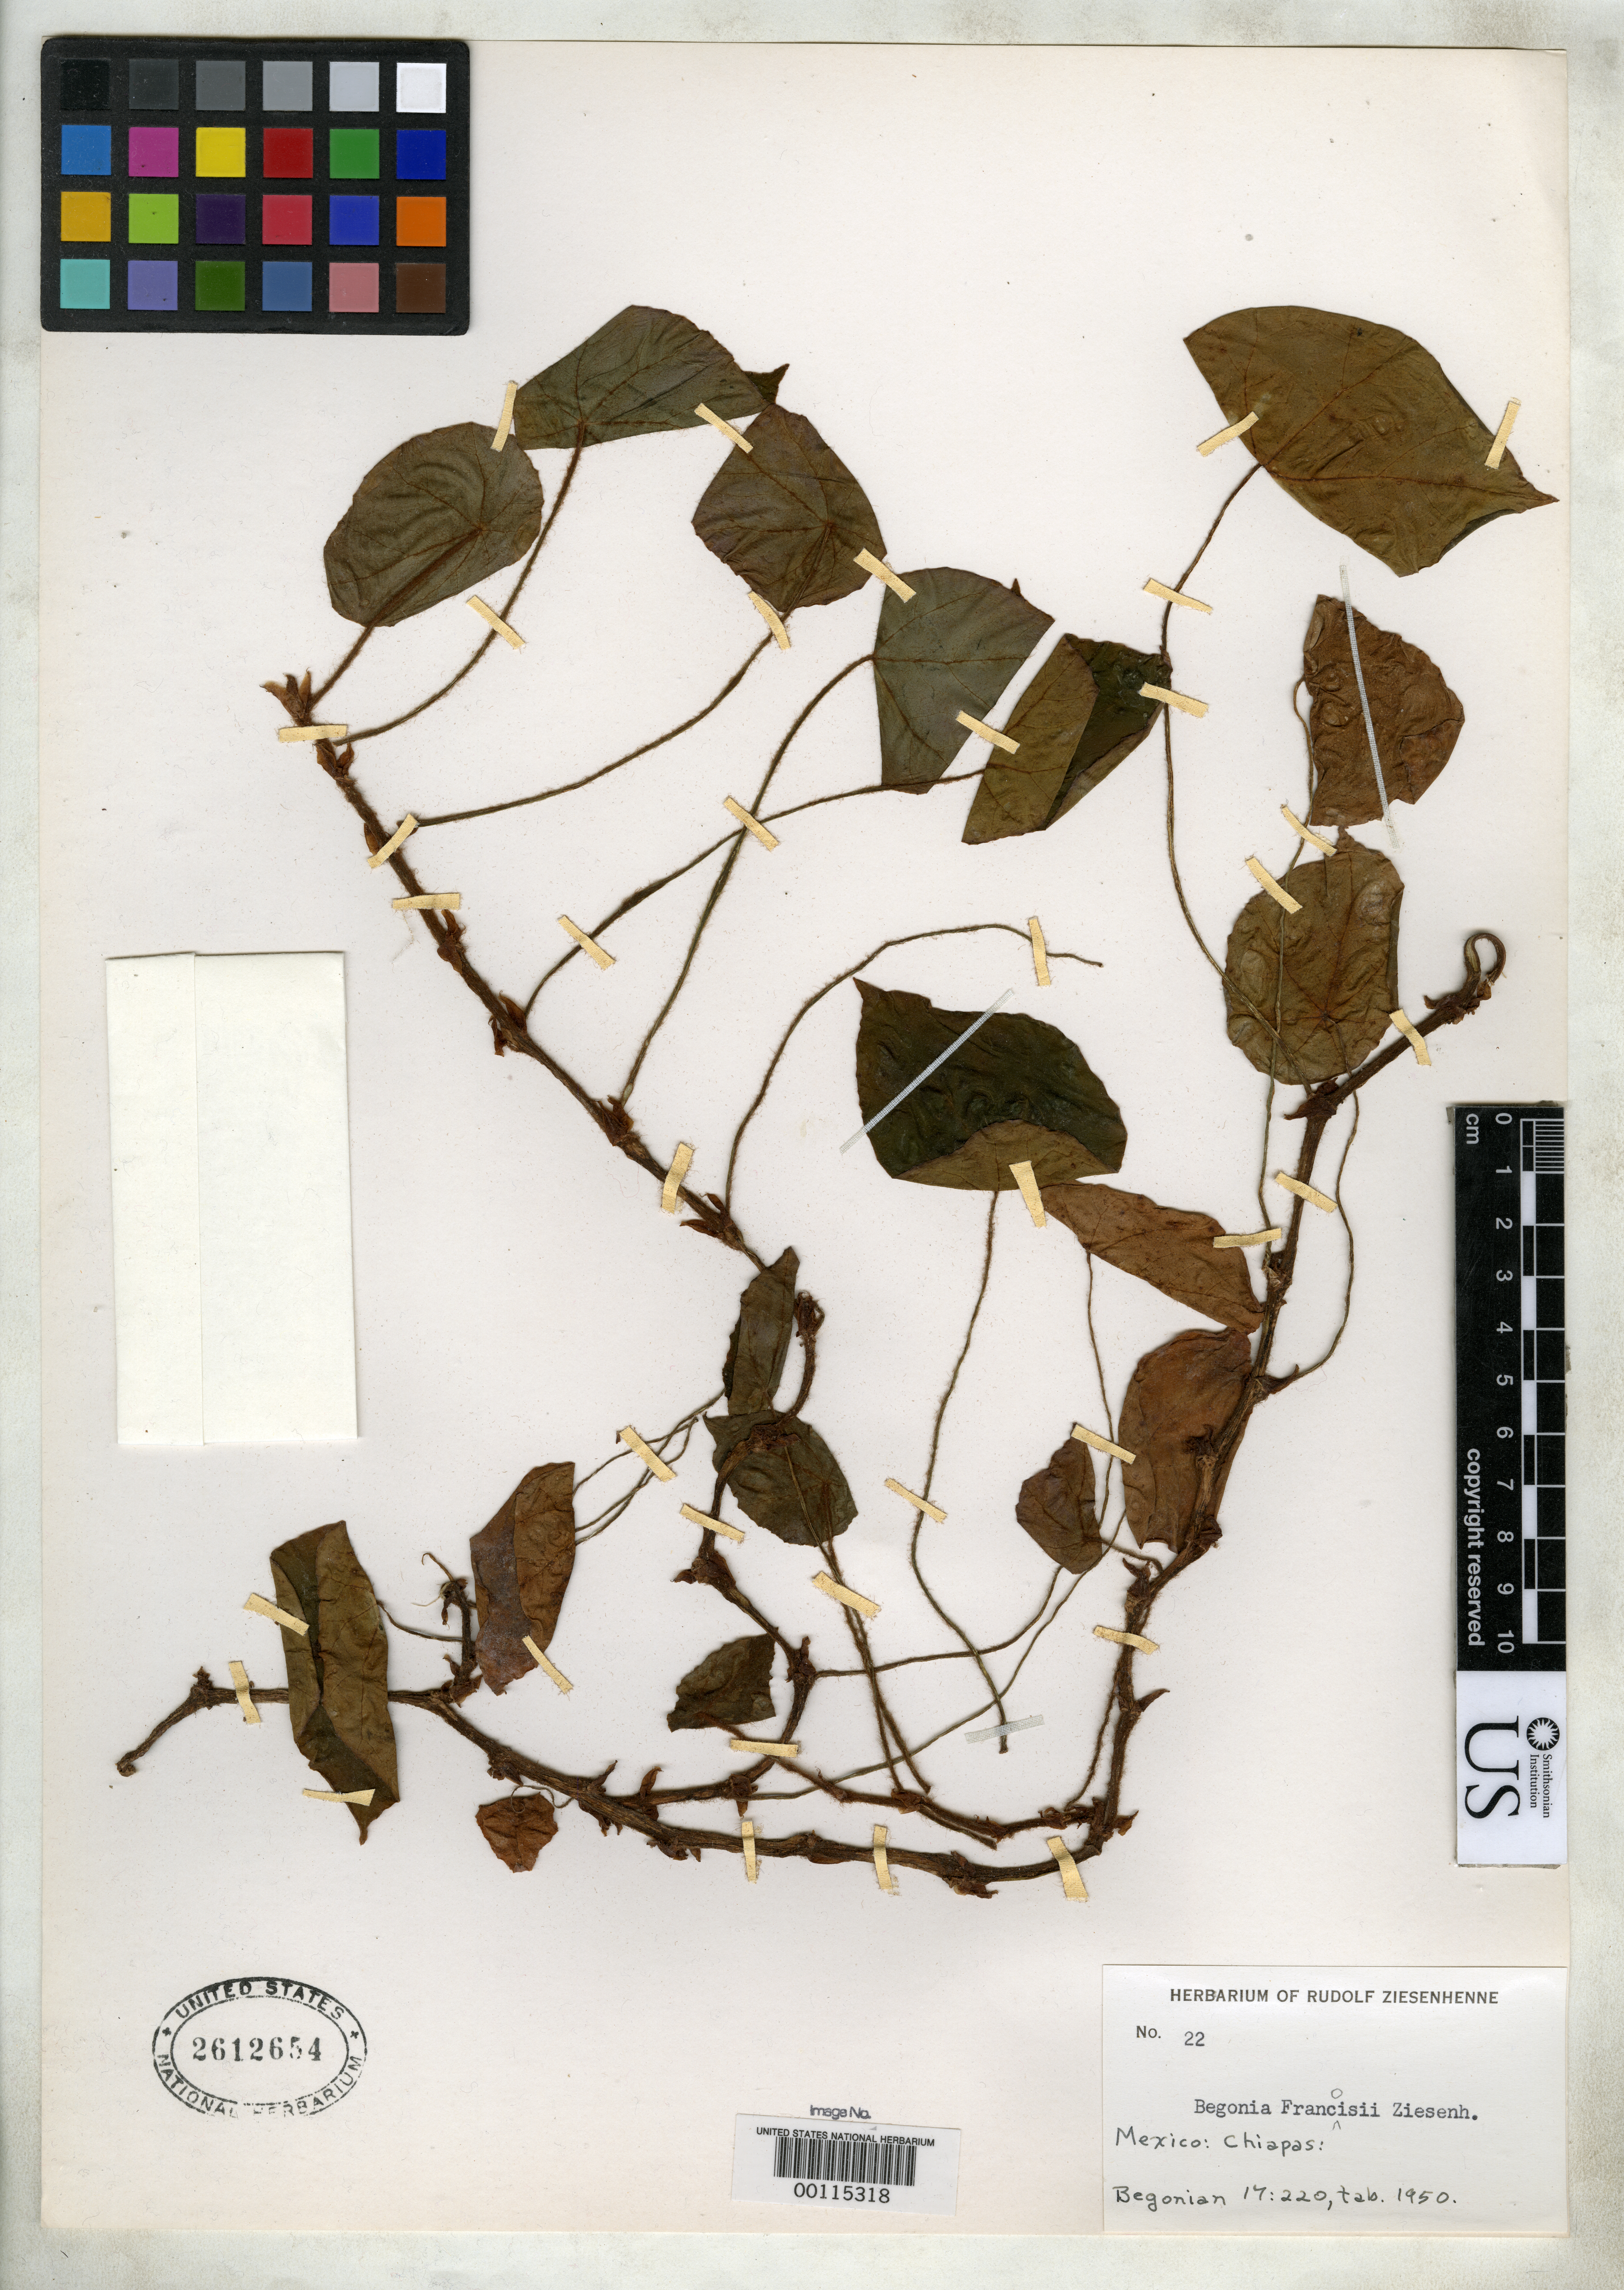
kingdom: Plantae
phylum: Tracheophyta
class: Magnoliopsida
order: Cucurbitales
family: Begoniaceae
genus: Begonia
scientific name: Begonia francisii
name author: Ziesenh.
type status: Isotype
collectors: T. Macdougall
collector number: C-70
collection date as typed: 12 Jan 1949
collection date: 1949-01-12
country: Mexico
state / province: Chiapas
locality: Rio Mala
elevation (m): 1067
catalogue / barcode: US 2612654